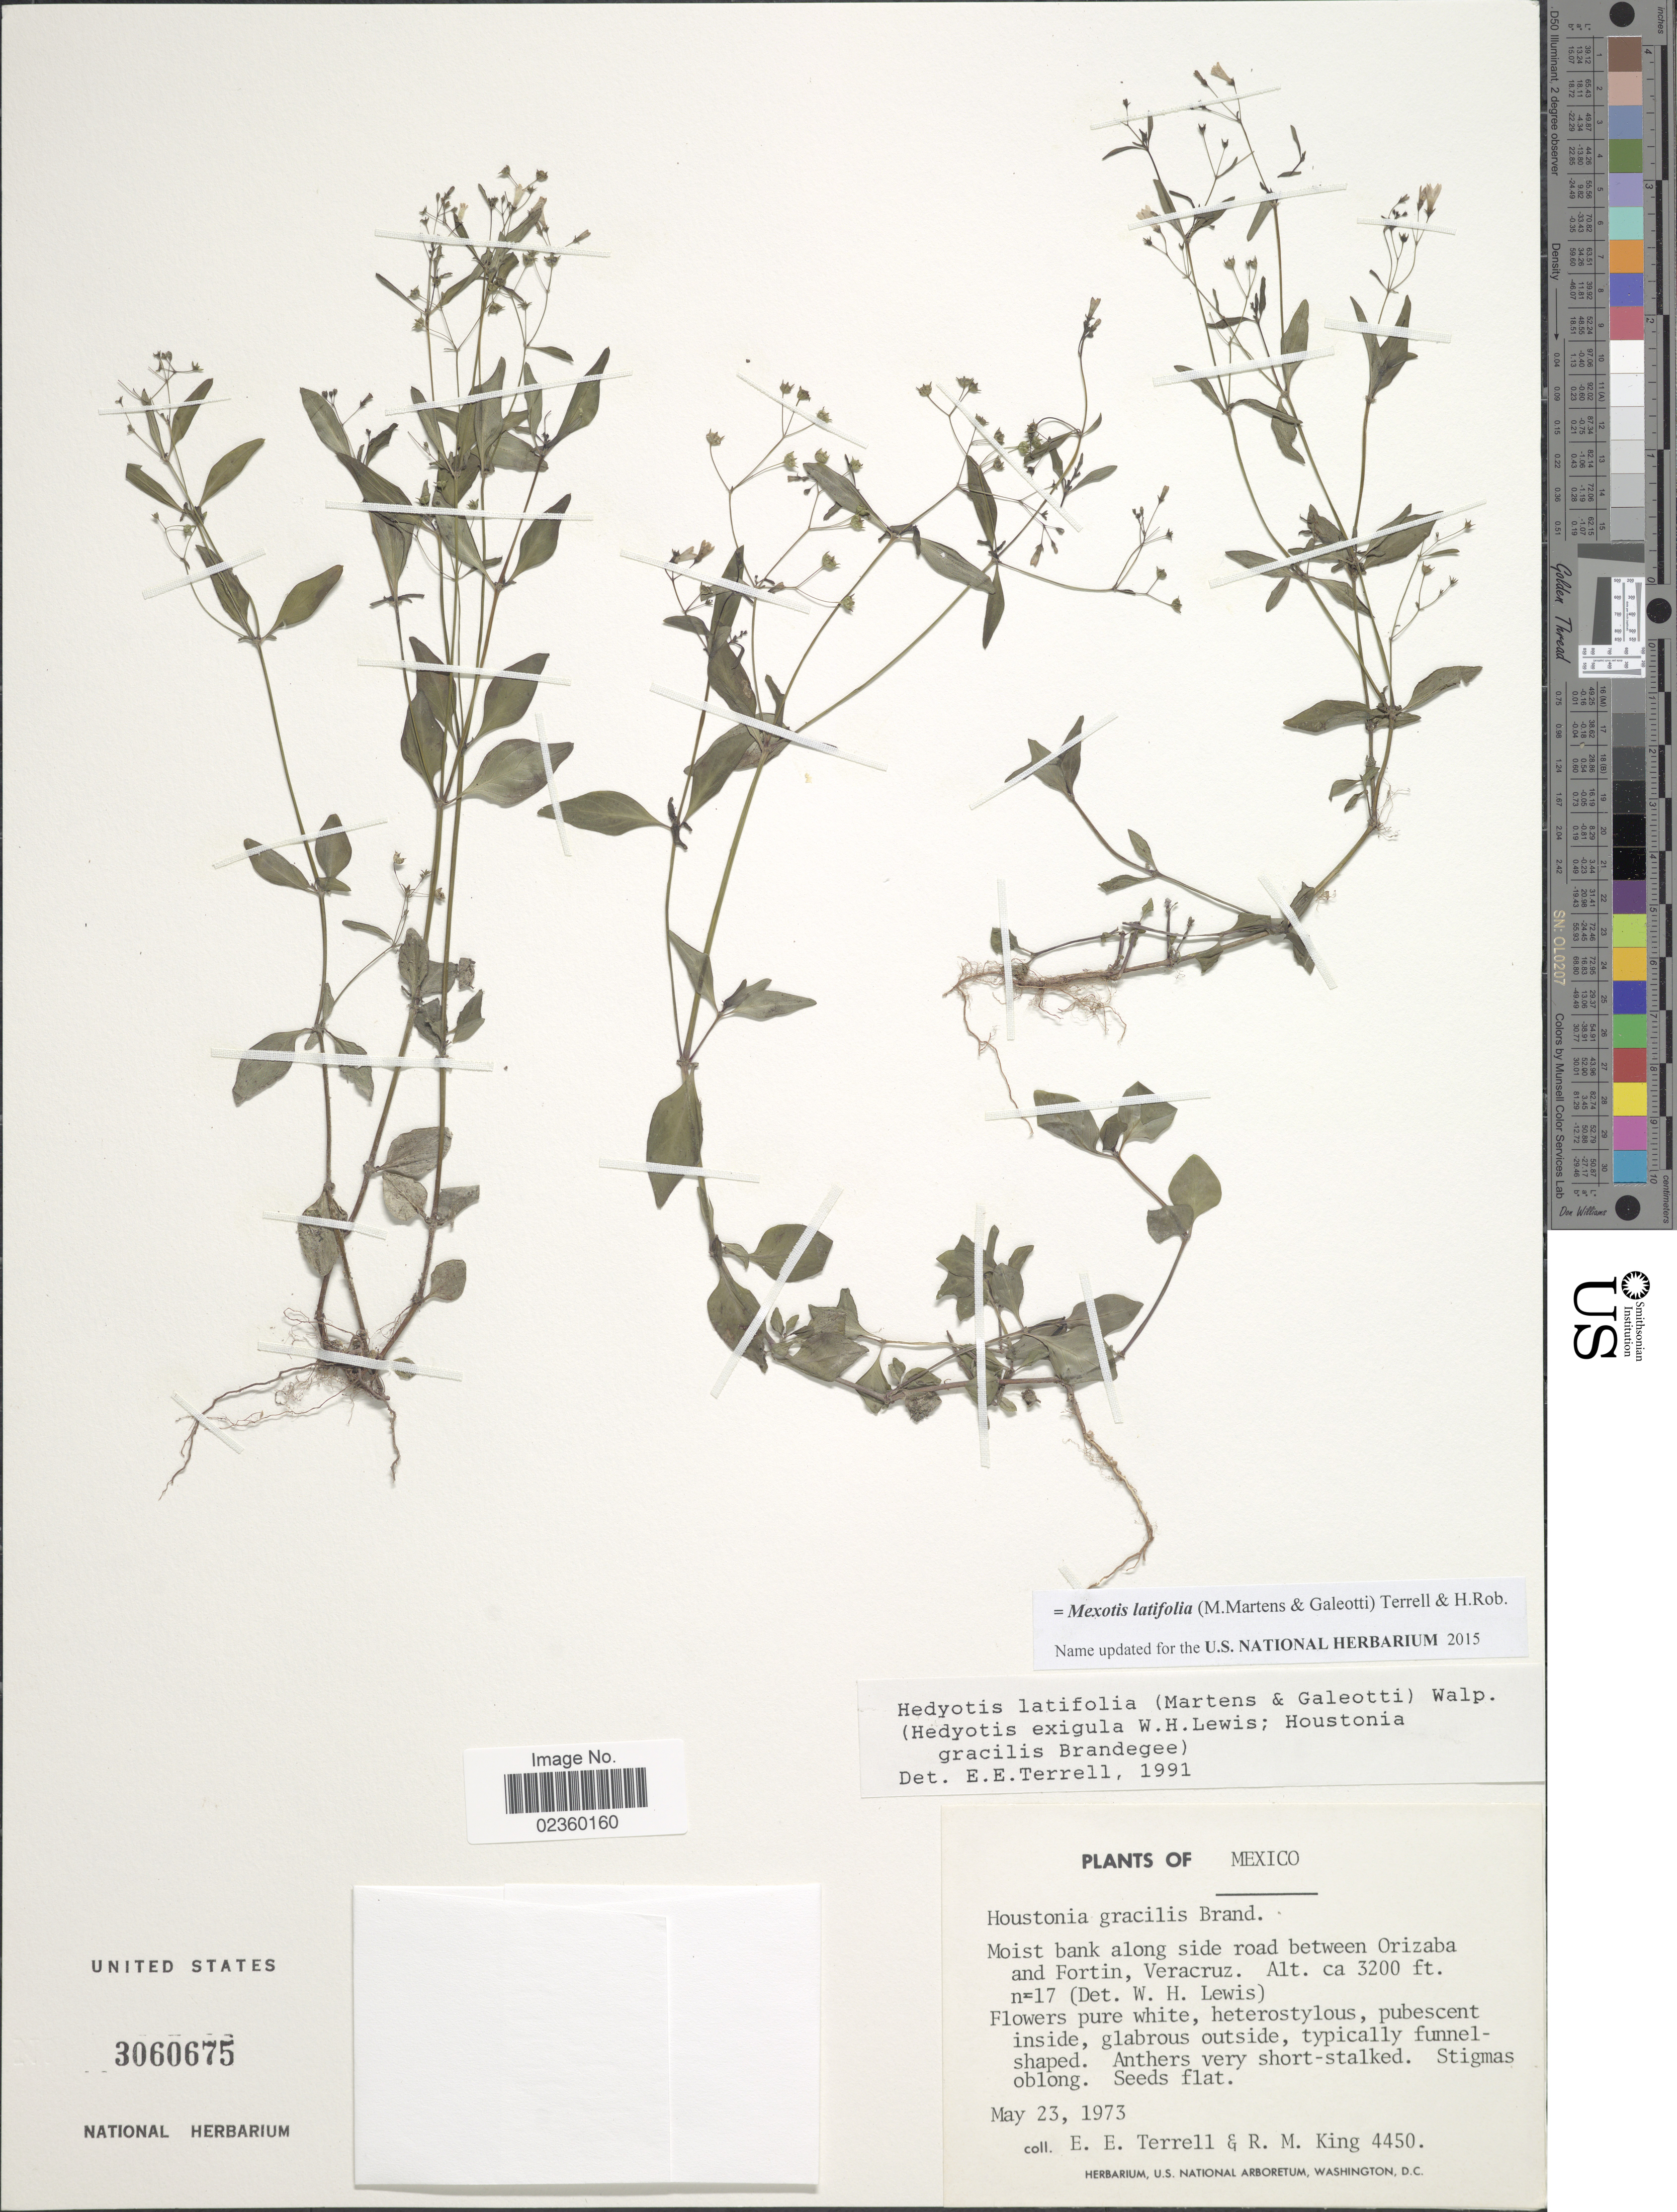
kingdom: Plantae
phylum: Tracheophyta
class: Magnoliopsida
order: Gentianales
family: Rubiaceae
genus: Mexotis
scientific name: Mexotis latifolia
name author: (M. Martens & Galeotti) Terrell & H. Rob.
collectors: E. E. Terrell & R. M. King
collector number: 4450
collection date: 1973-05-23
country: Mexico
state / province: Veracruz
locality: Moist bank along side road between Orizaba and Fortin, Veracruz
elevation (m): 975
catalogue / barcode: US 3060675